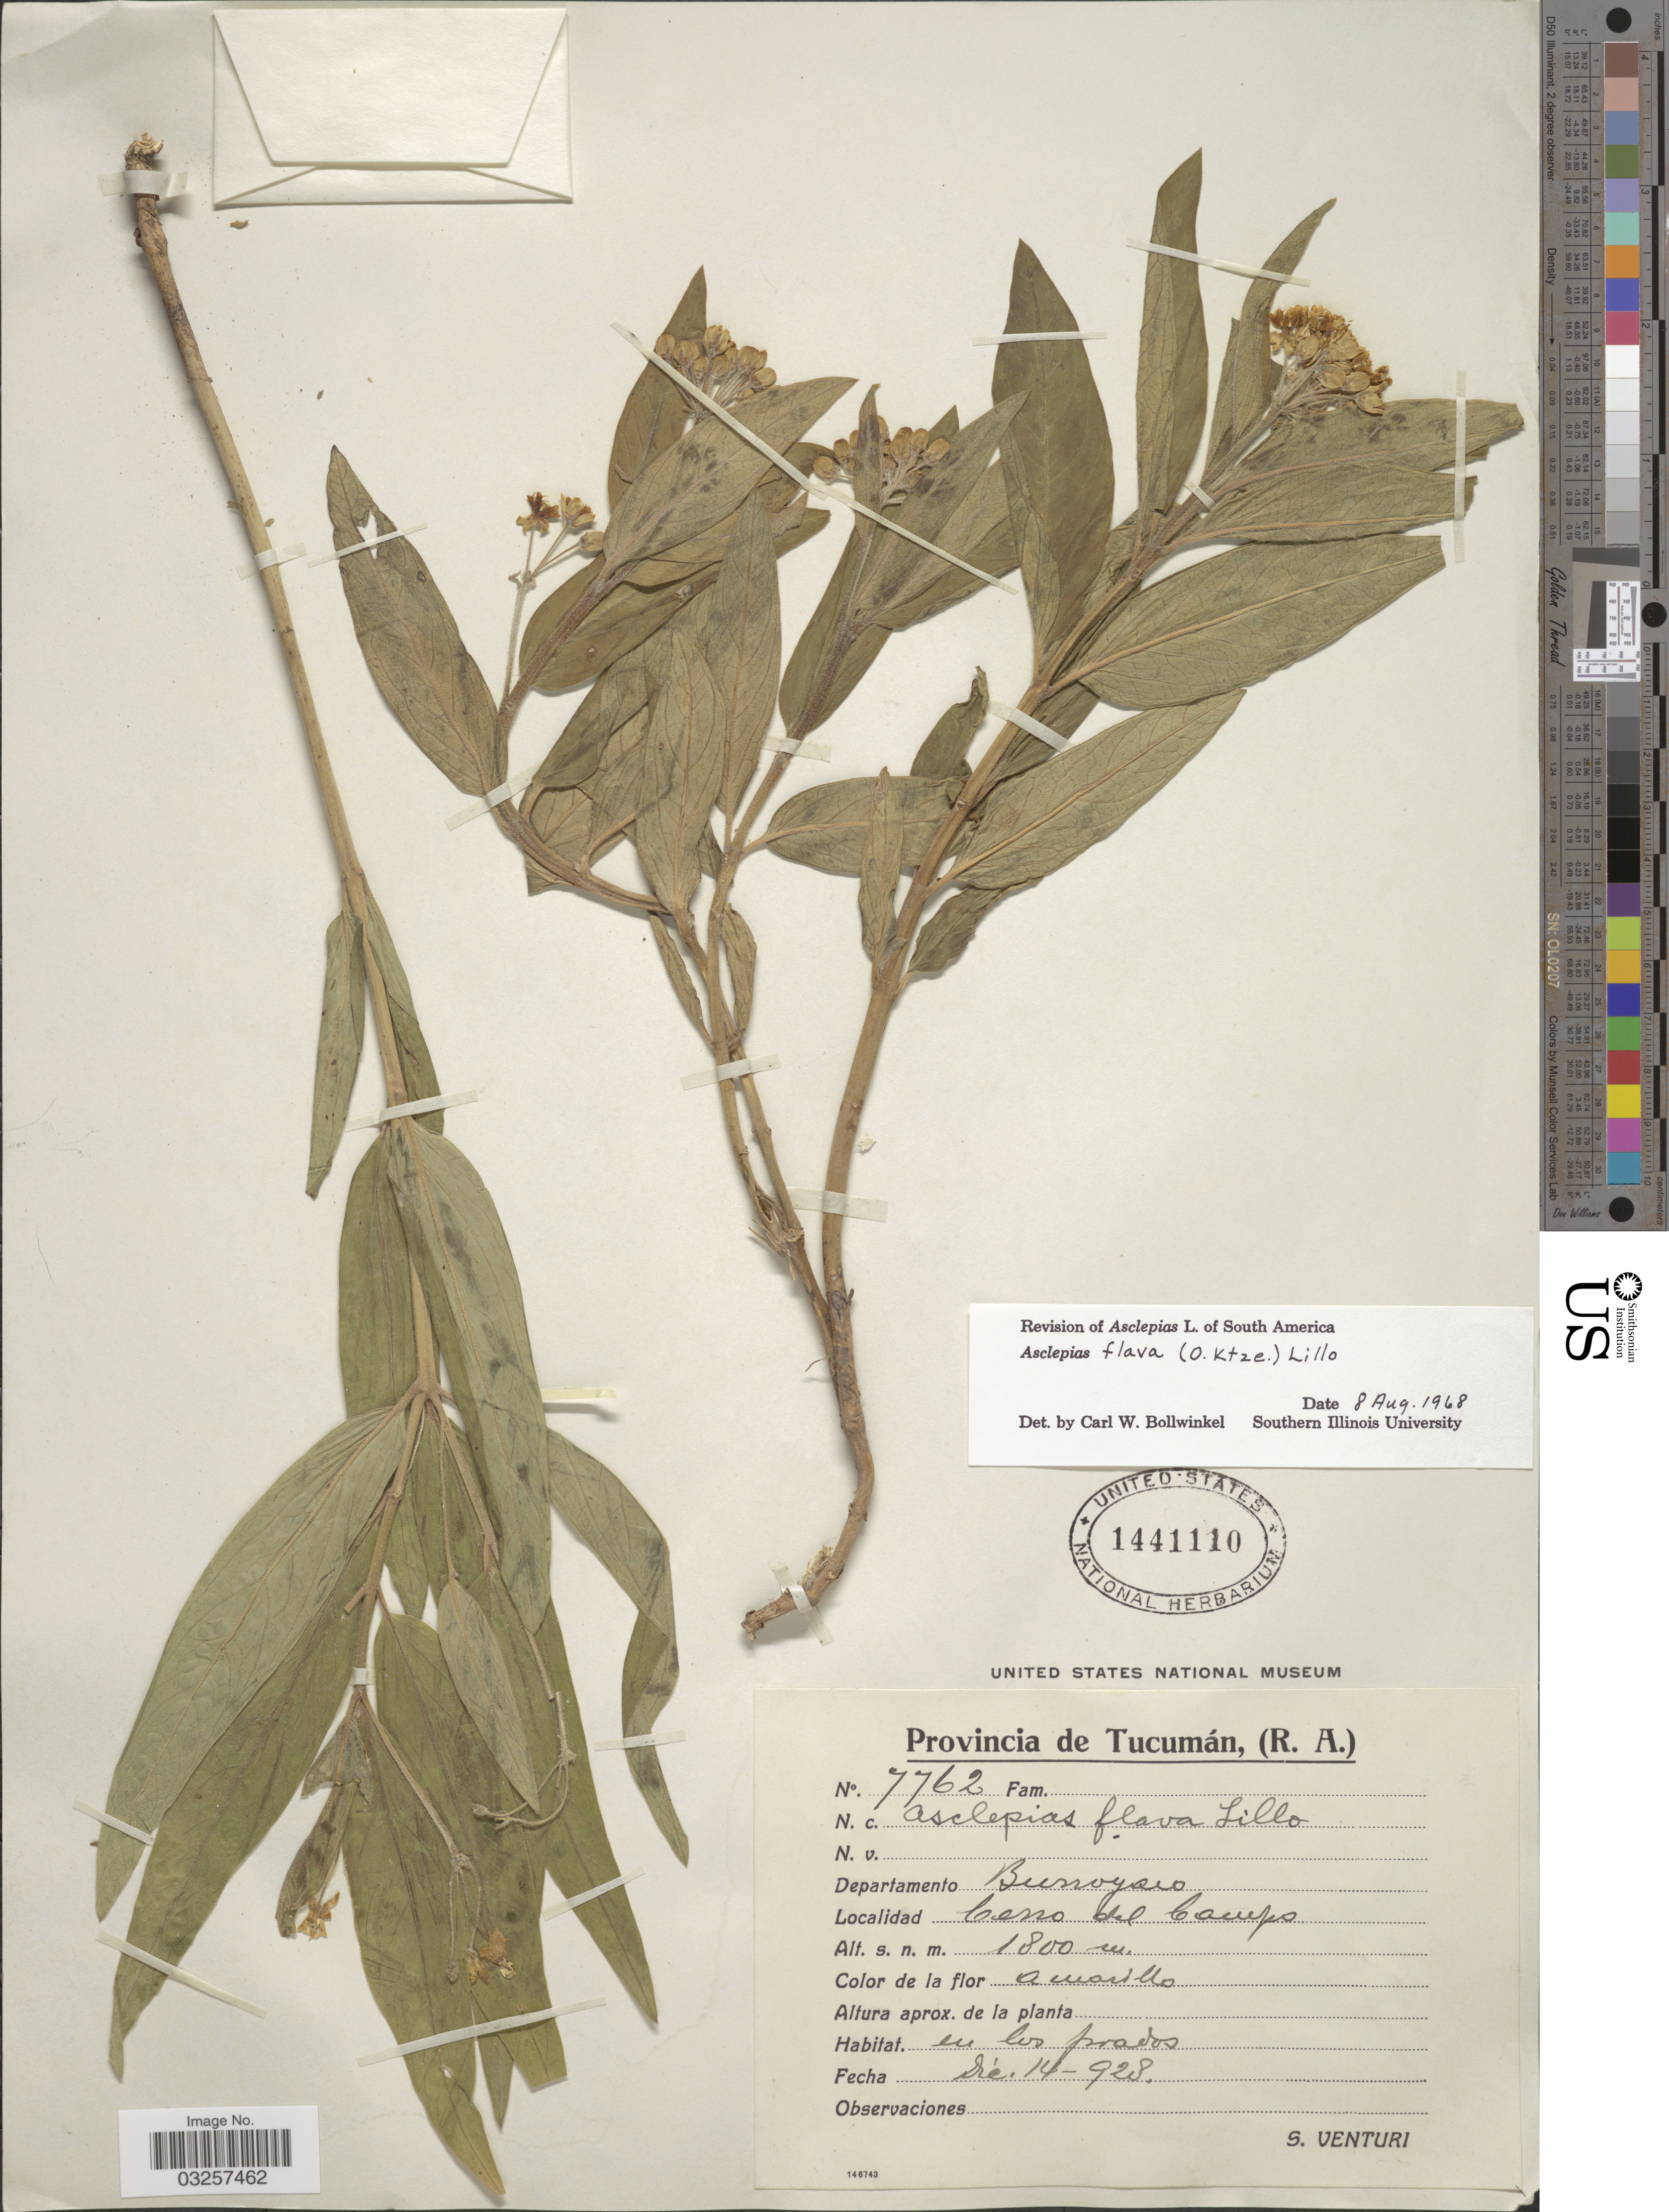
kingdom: Plantae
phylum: Tracheophyta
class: Magnoliopsida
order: Gentianales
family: Apocynaceae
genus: Asclepias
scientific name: Asclepias flava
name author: N.E. Br.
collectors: S. Venturi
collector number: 7762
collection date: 1928-12-14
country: Argentina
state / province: Tucuman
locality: Provincia de Tucumán. Departamento Burroyaco. Cerro del Campo.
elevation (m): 1800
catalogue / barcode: US 1441110